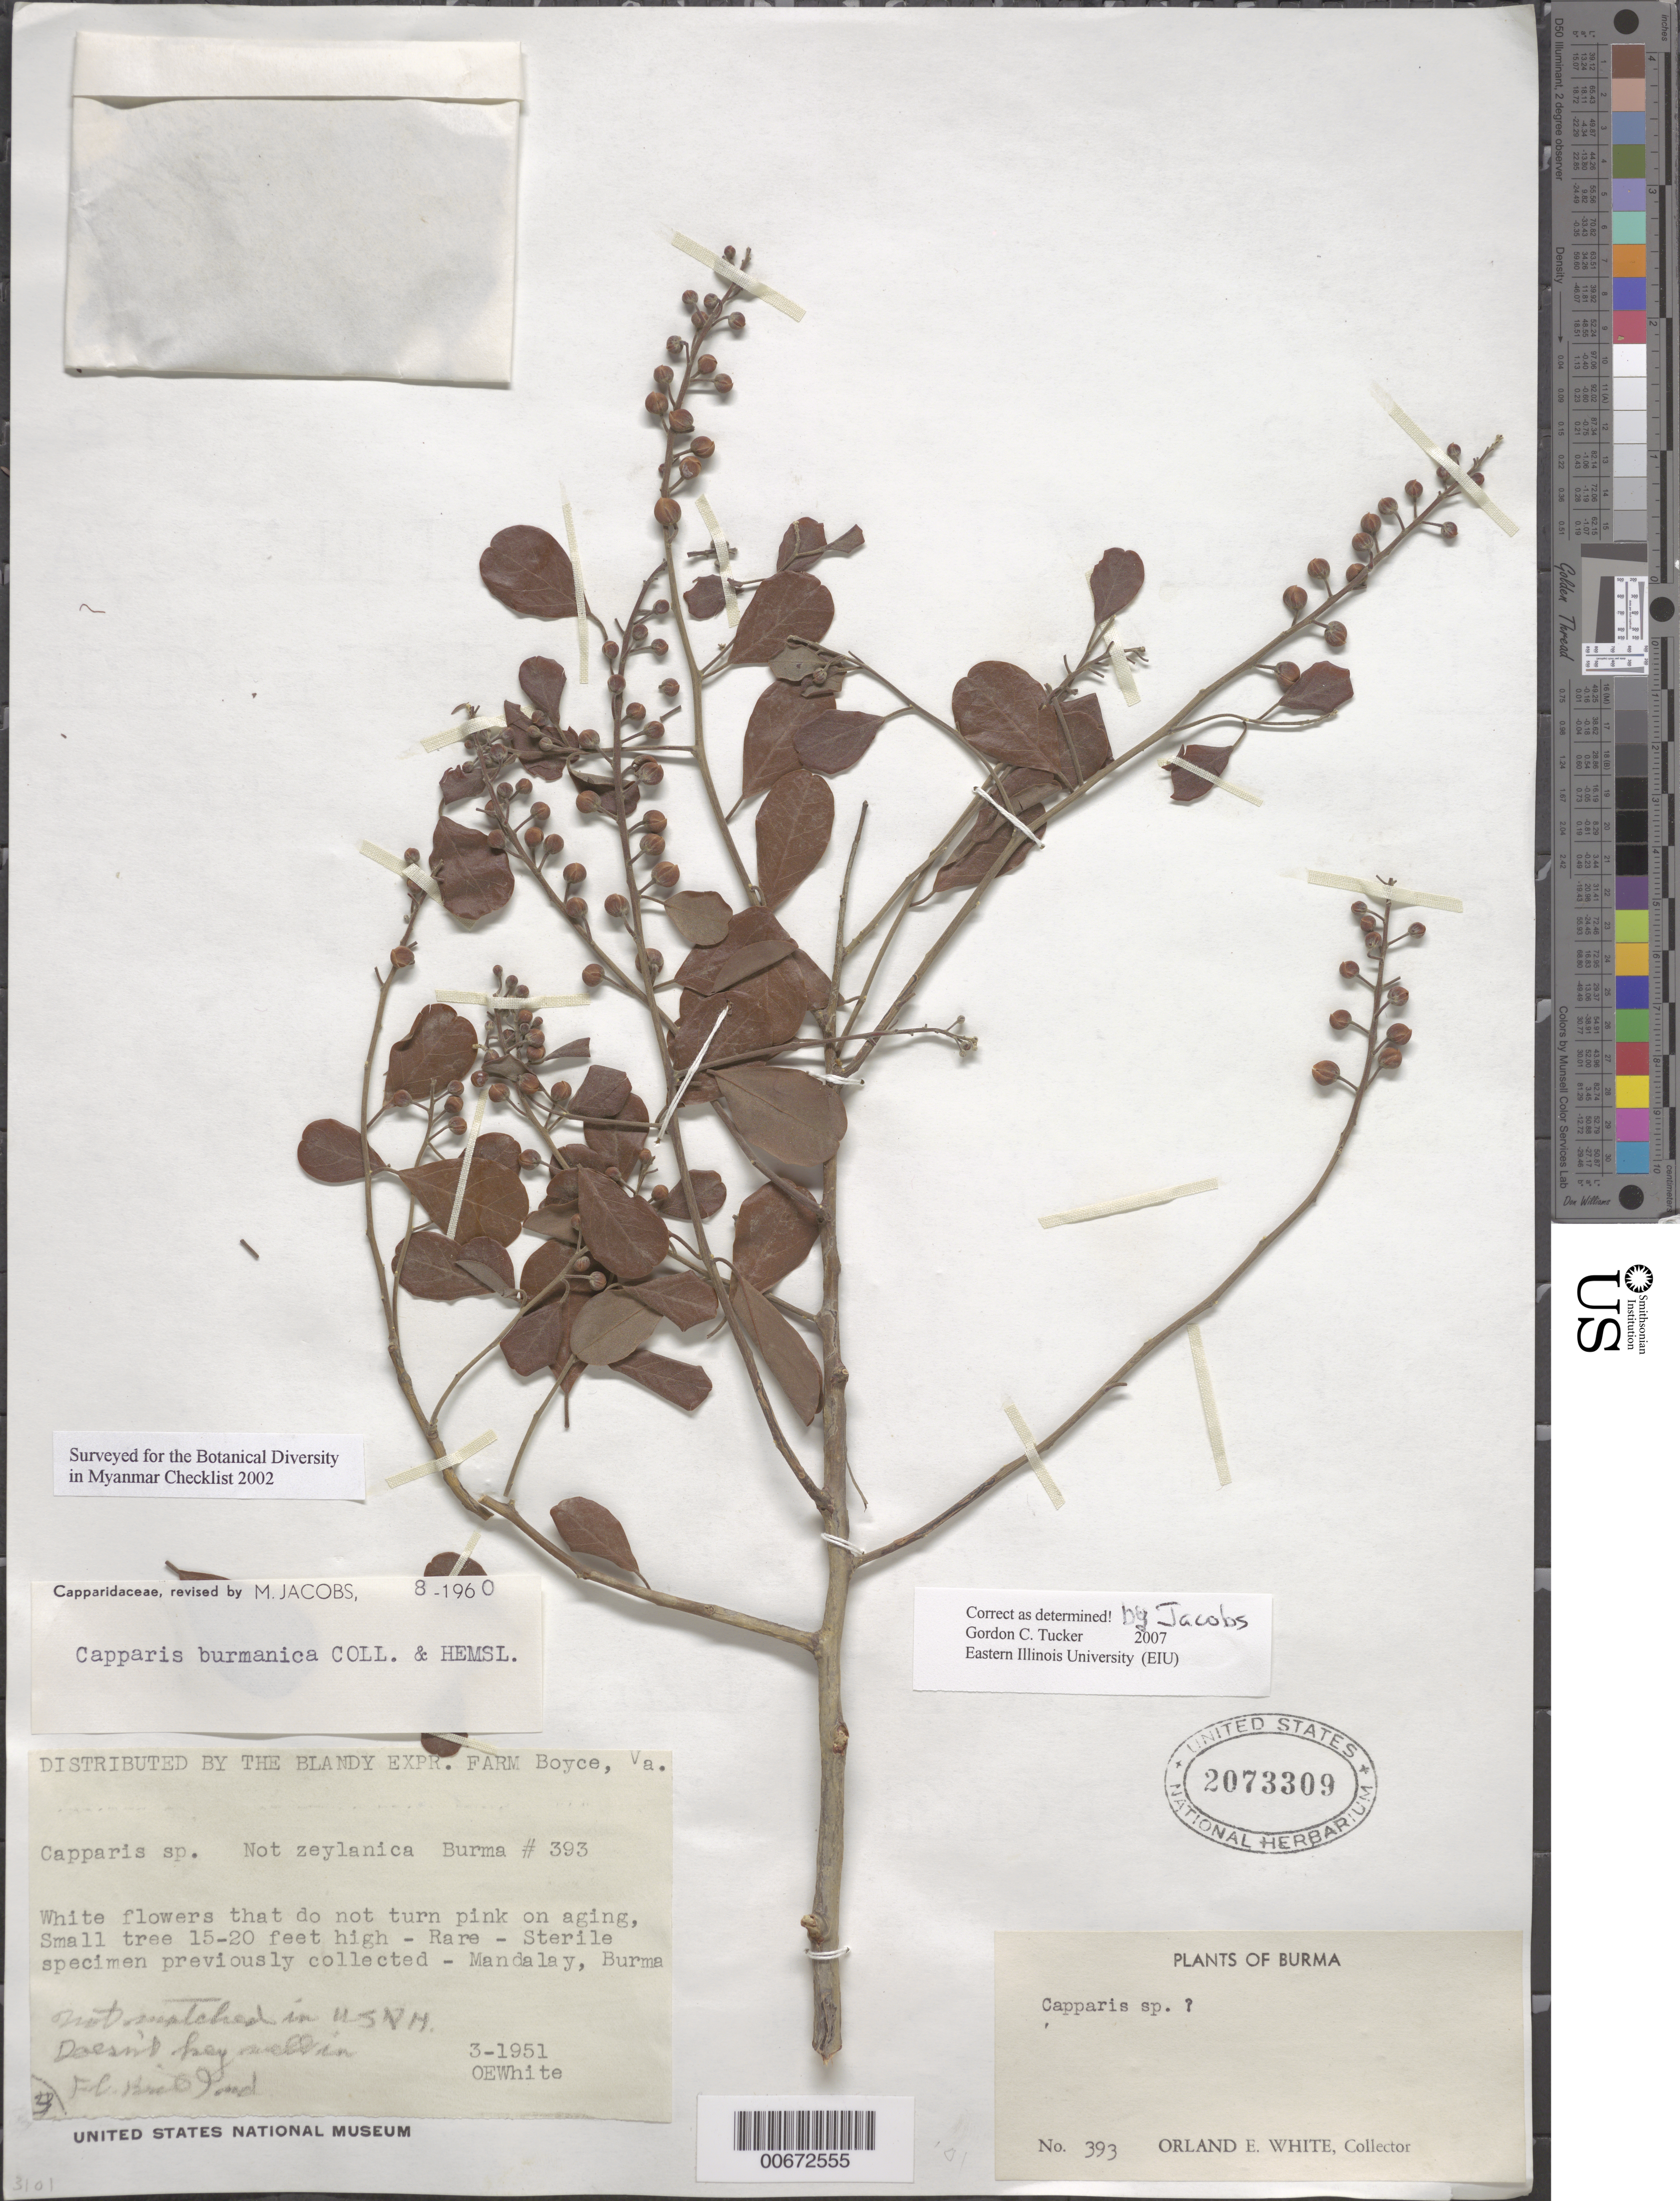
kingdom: Plantae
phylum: Tracheophyta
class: Magnoliopsida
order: Brassicales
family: Capparaceae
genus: Capparis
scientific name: Capparis burmanica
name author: & Hemsl.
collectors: O. E. White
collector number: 393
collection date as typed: Mar 1951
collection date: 1951-03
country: Myanmar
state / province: Mandalay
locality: Mandalay.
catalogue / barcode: US 2073309